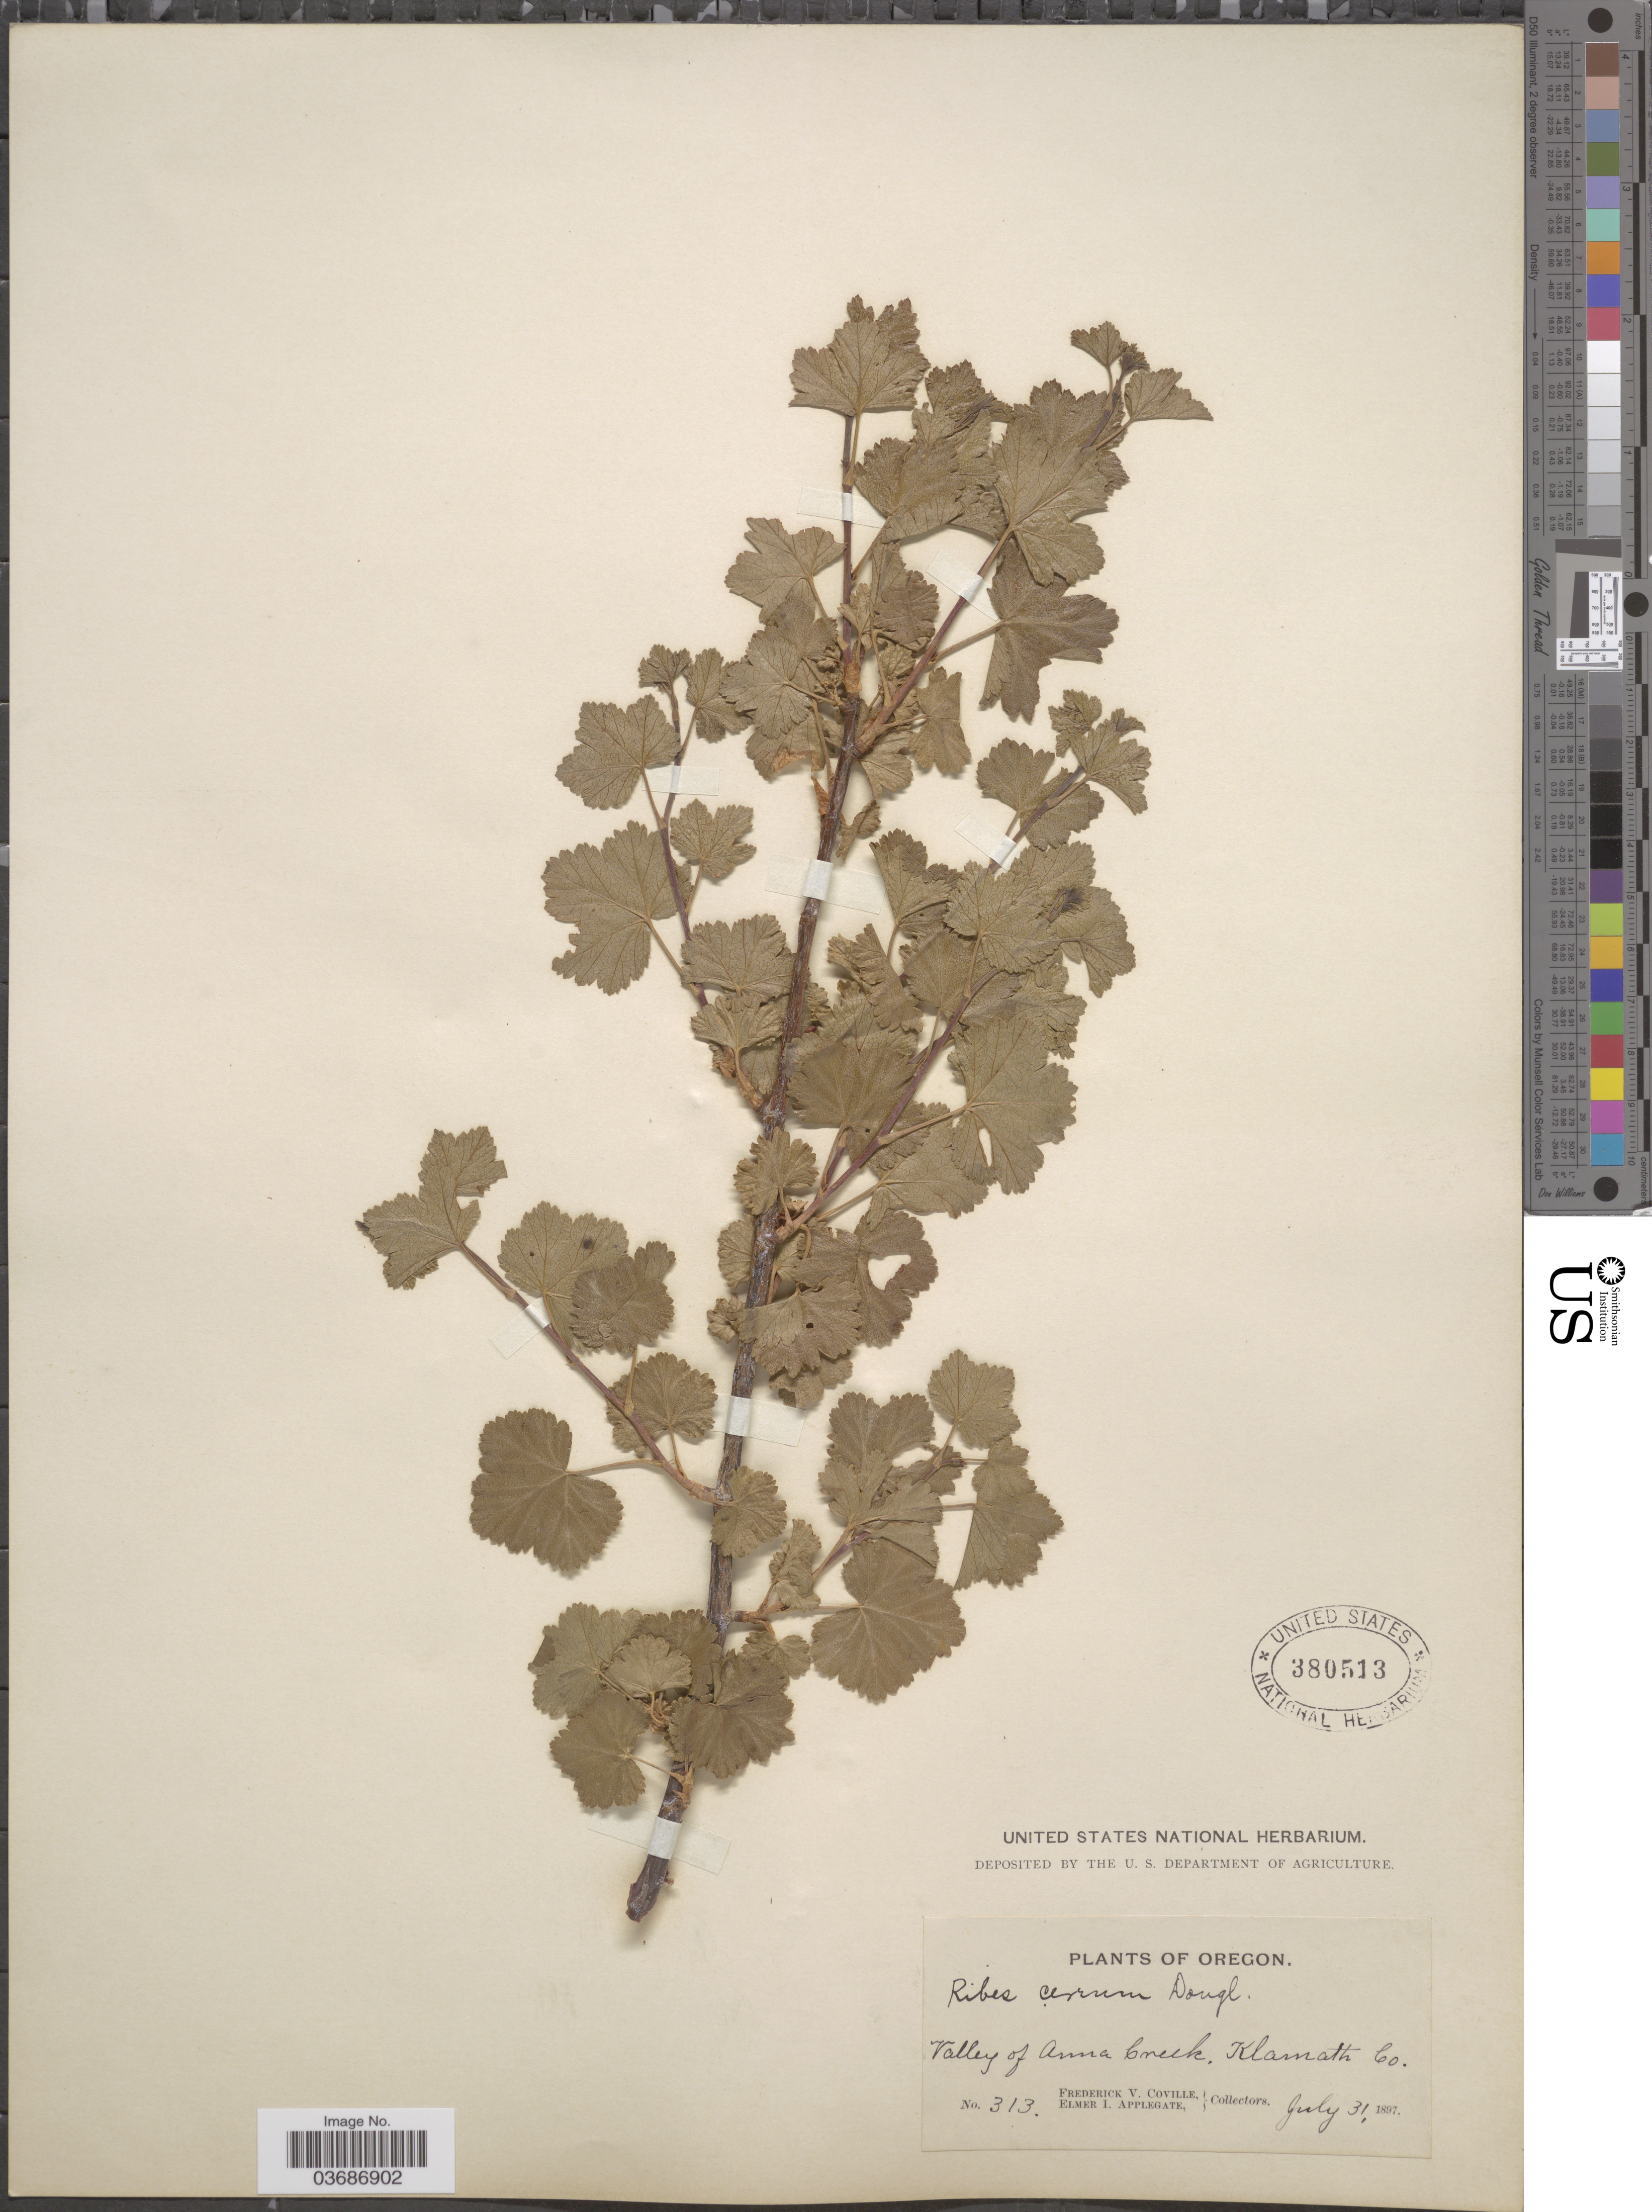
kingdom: Plantae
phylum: Tracheophyta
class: Magnoliopsida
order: Saxifragales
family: Grossulariaceae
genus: Ribes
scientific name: Ribes cereum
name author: Douglas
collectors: F. V. Coville & E. I. Applegate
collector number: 313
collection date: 1897-07-31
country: United States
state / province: Oregon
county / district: Klamath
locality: Valley of Anna Creek, Klamath Co.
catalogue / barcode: US 380513